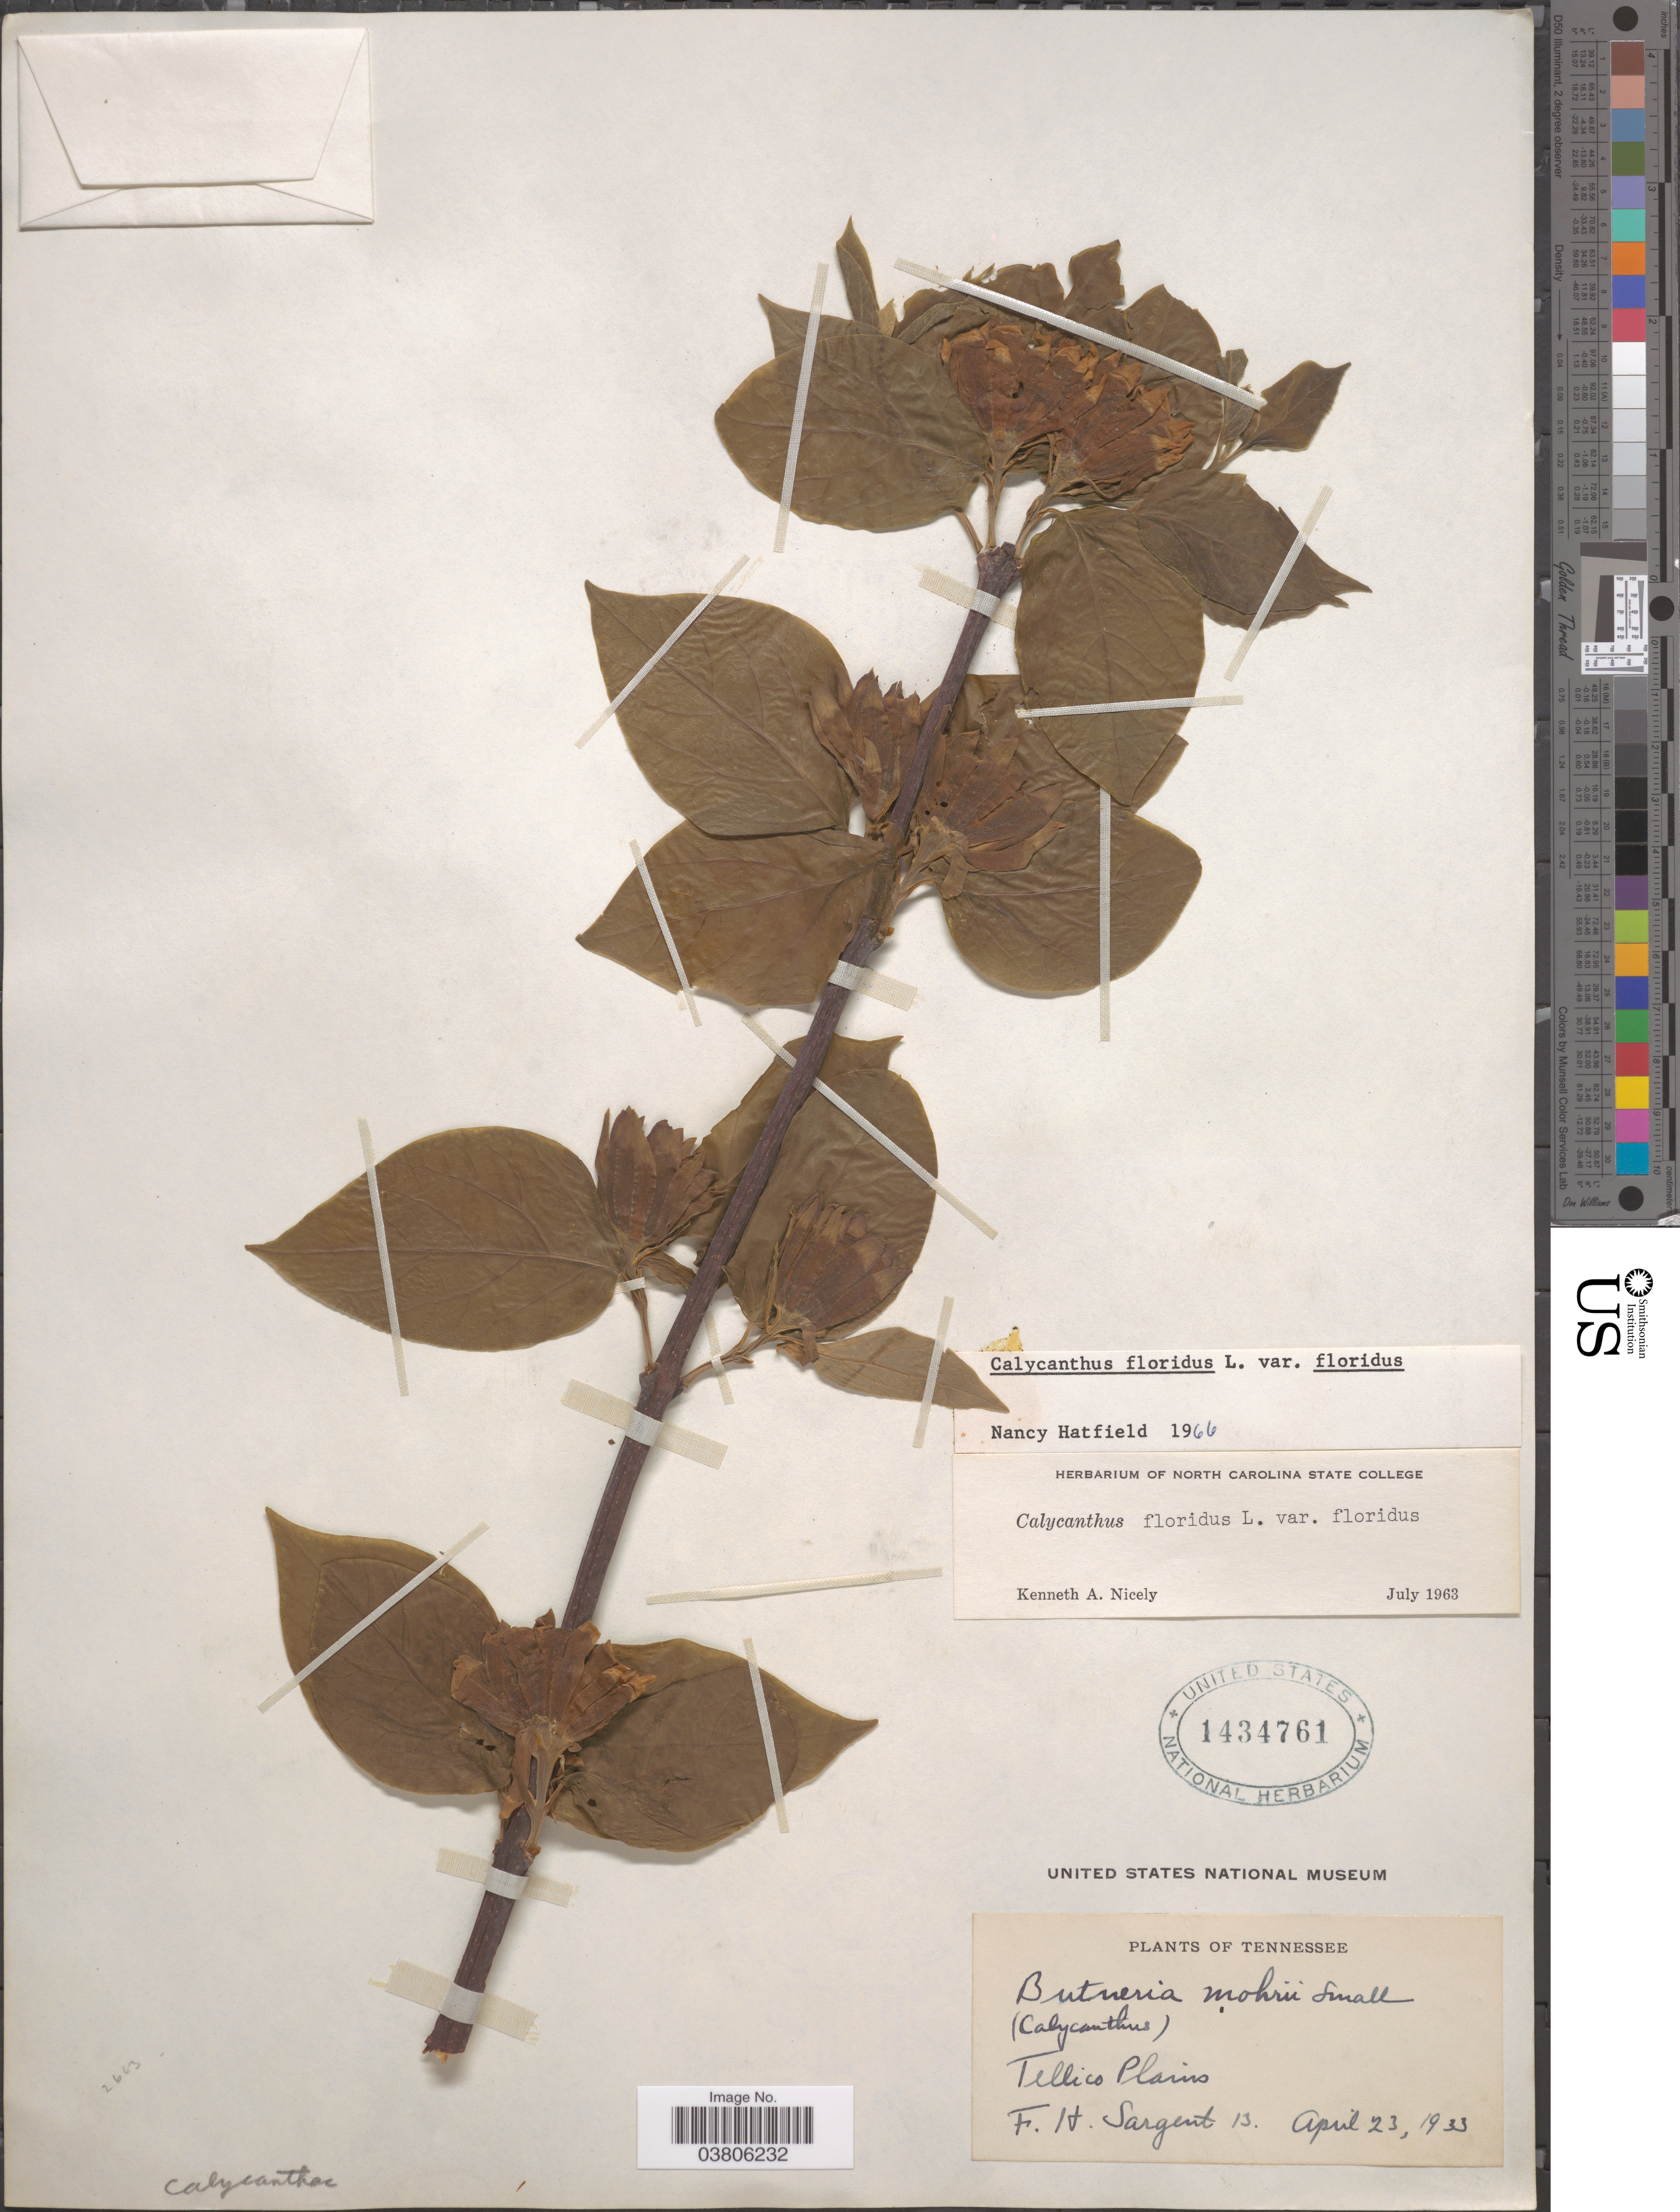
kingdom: Plantae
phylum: Tracheophyta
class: Magnoliopsida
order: Laurales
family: Calycanthaceae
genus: Calycanthus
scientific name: Calycanthus floridus var. floridus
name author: L.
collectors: F. H. Sargent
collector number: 13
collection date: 1933-04-23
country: United States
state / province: Tennessee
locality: Tellico Plains.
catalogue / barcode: US 1434761